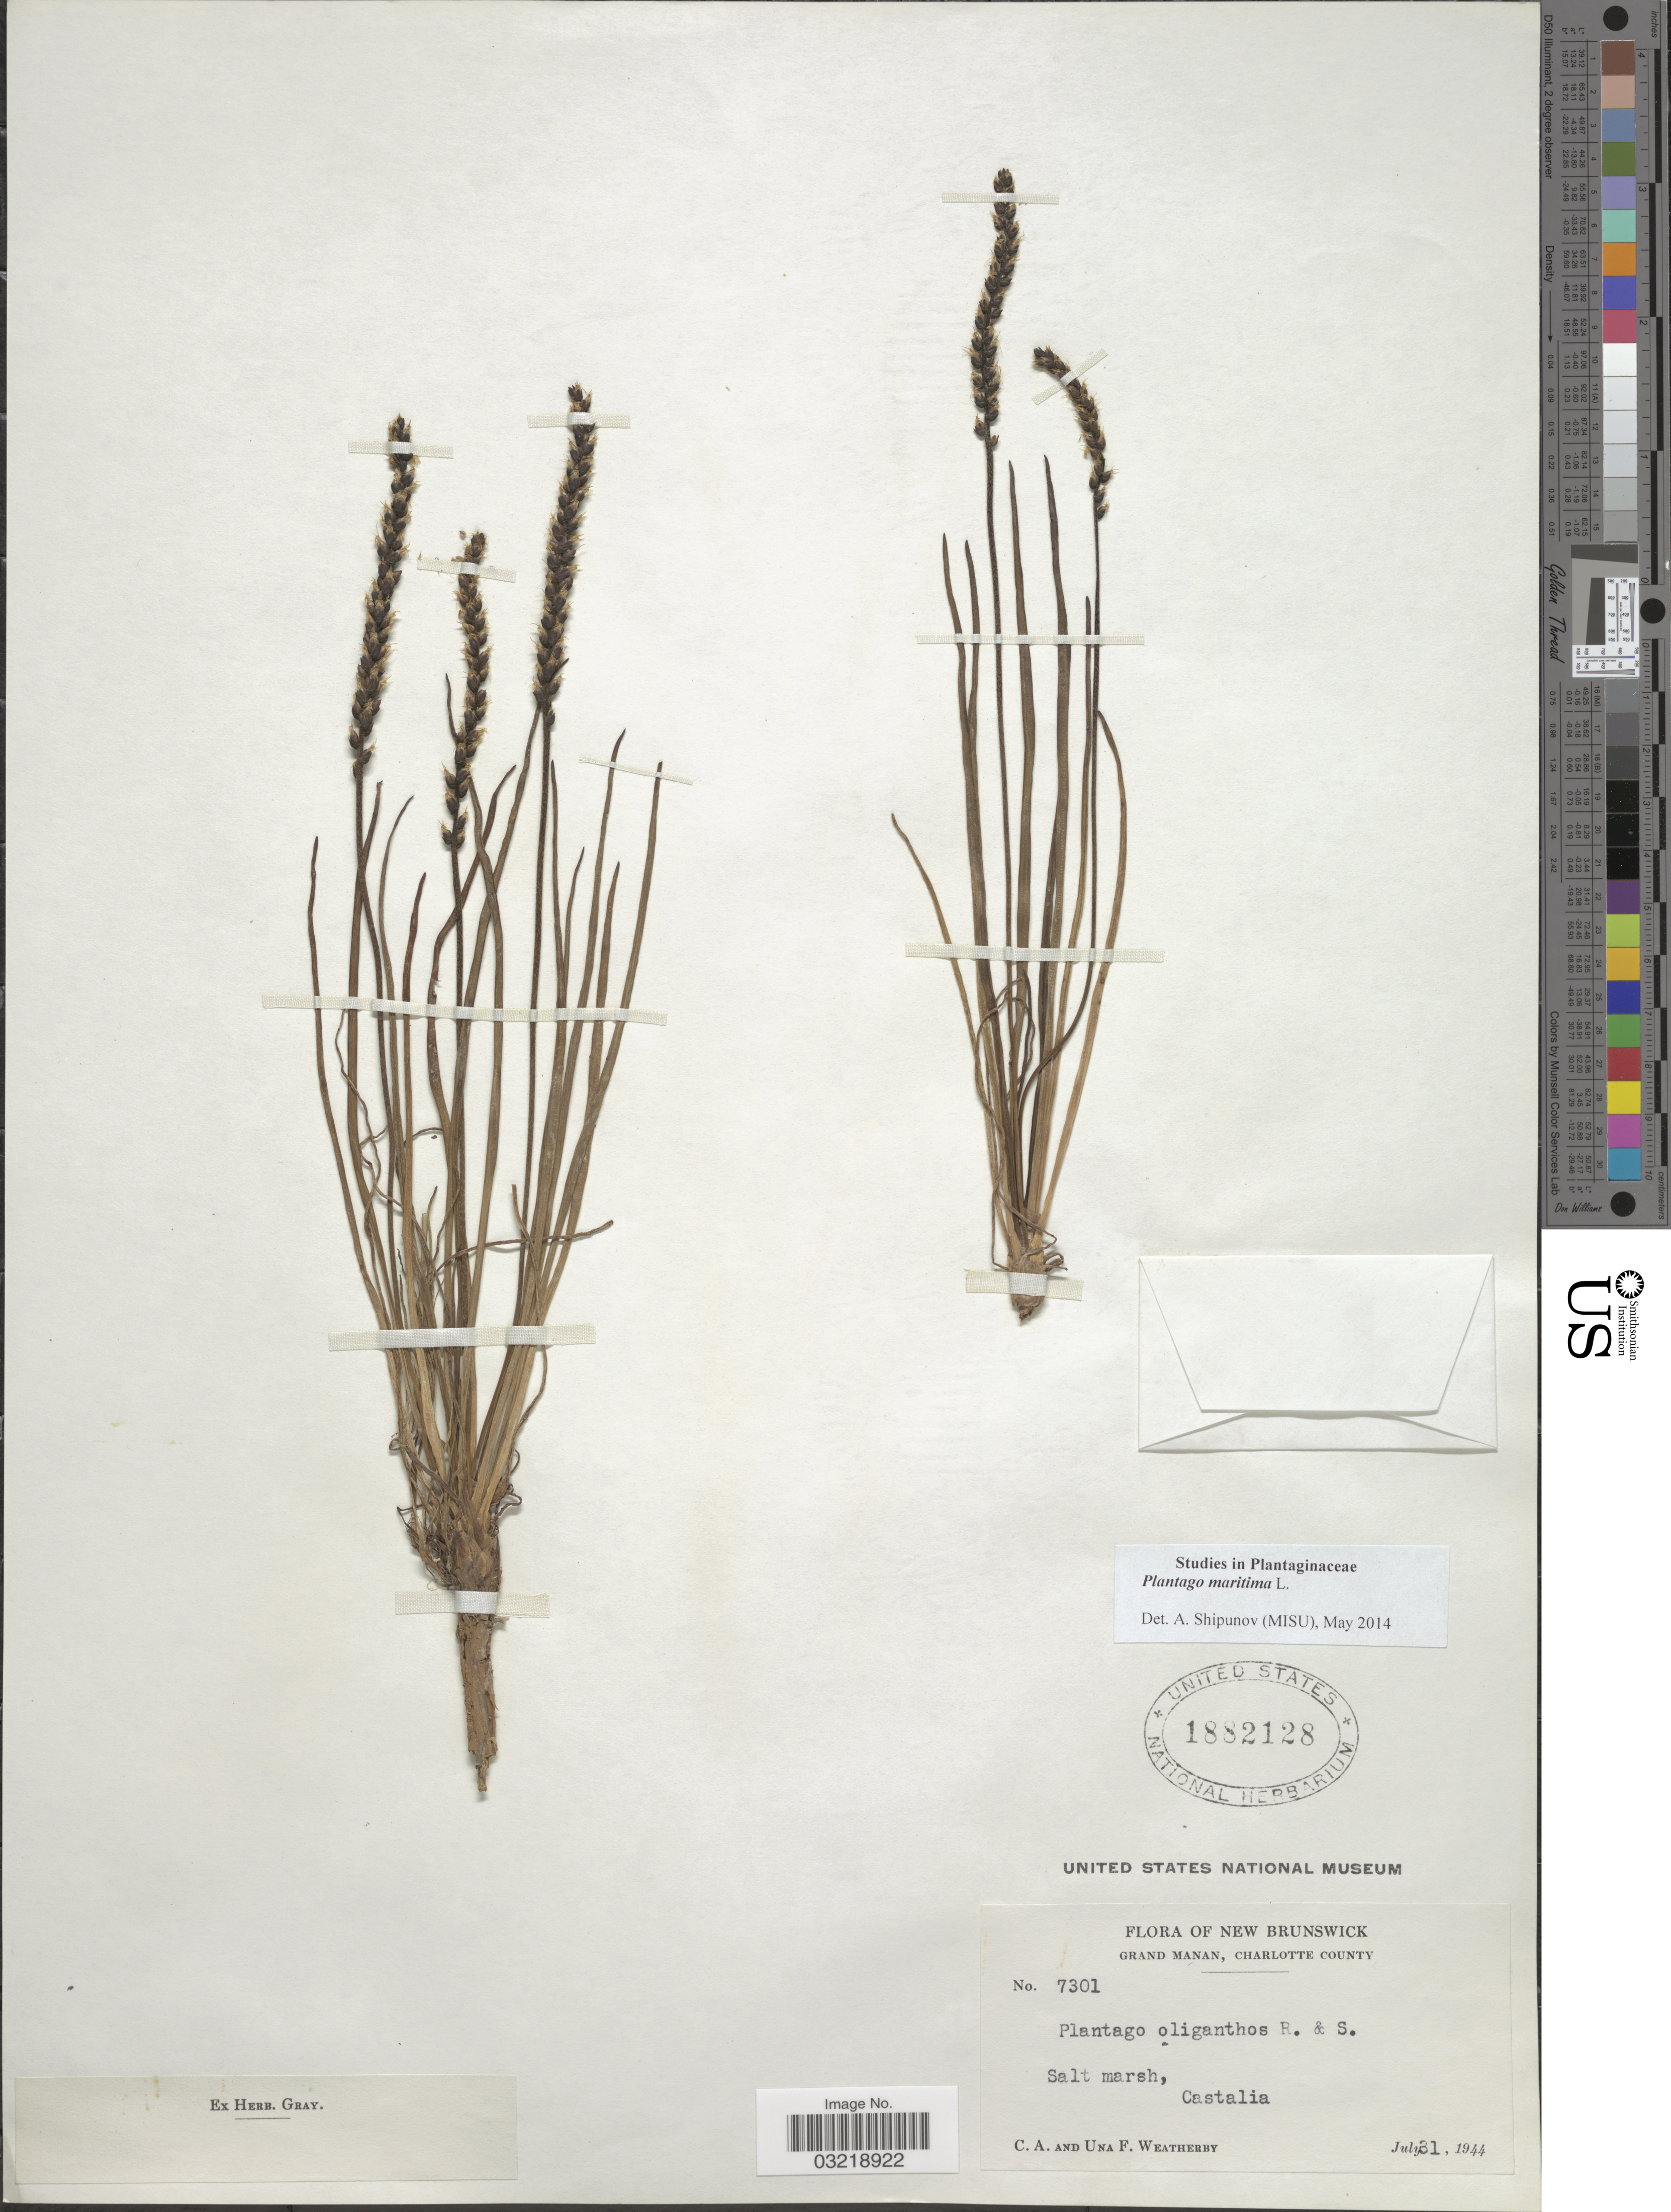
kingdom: Plantae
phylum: Tracheophyta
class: Magnoliopsida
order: Lamiales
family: Plantaginaceae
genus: Plantago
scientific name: Plantago maritima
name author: L.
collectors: C. A. Weatherby & U. Weatherby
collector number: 7301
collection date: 1944-07-31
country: Canada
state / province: New Brunswick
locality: Grand Manan, Charlotte County. Castalia.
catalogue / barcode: US 1882128